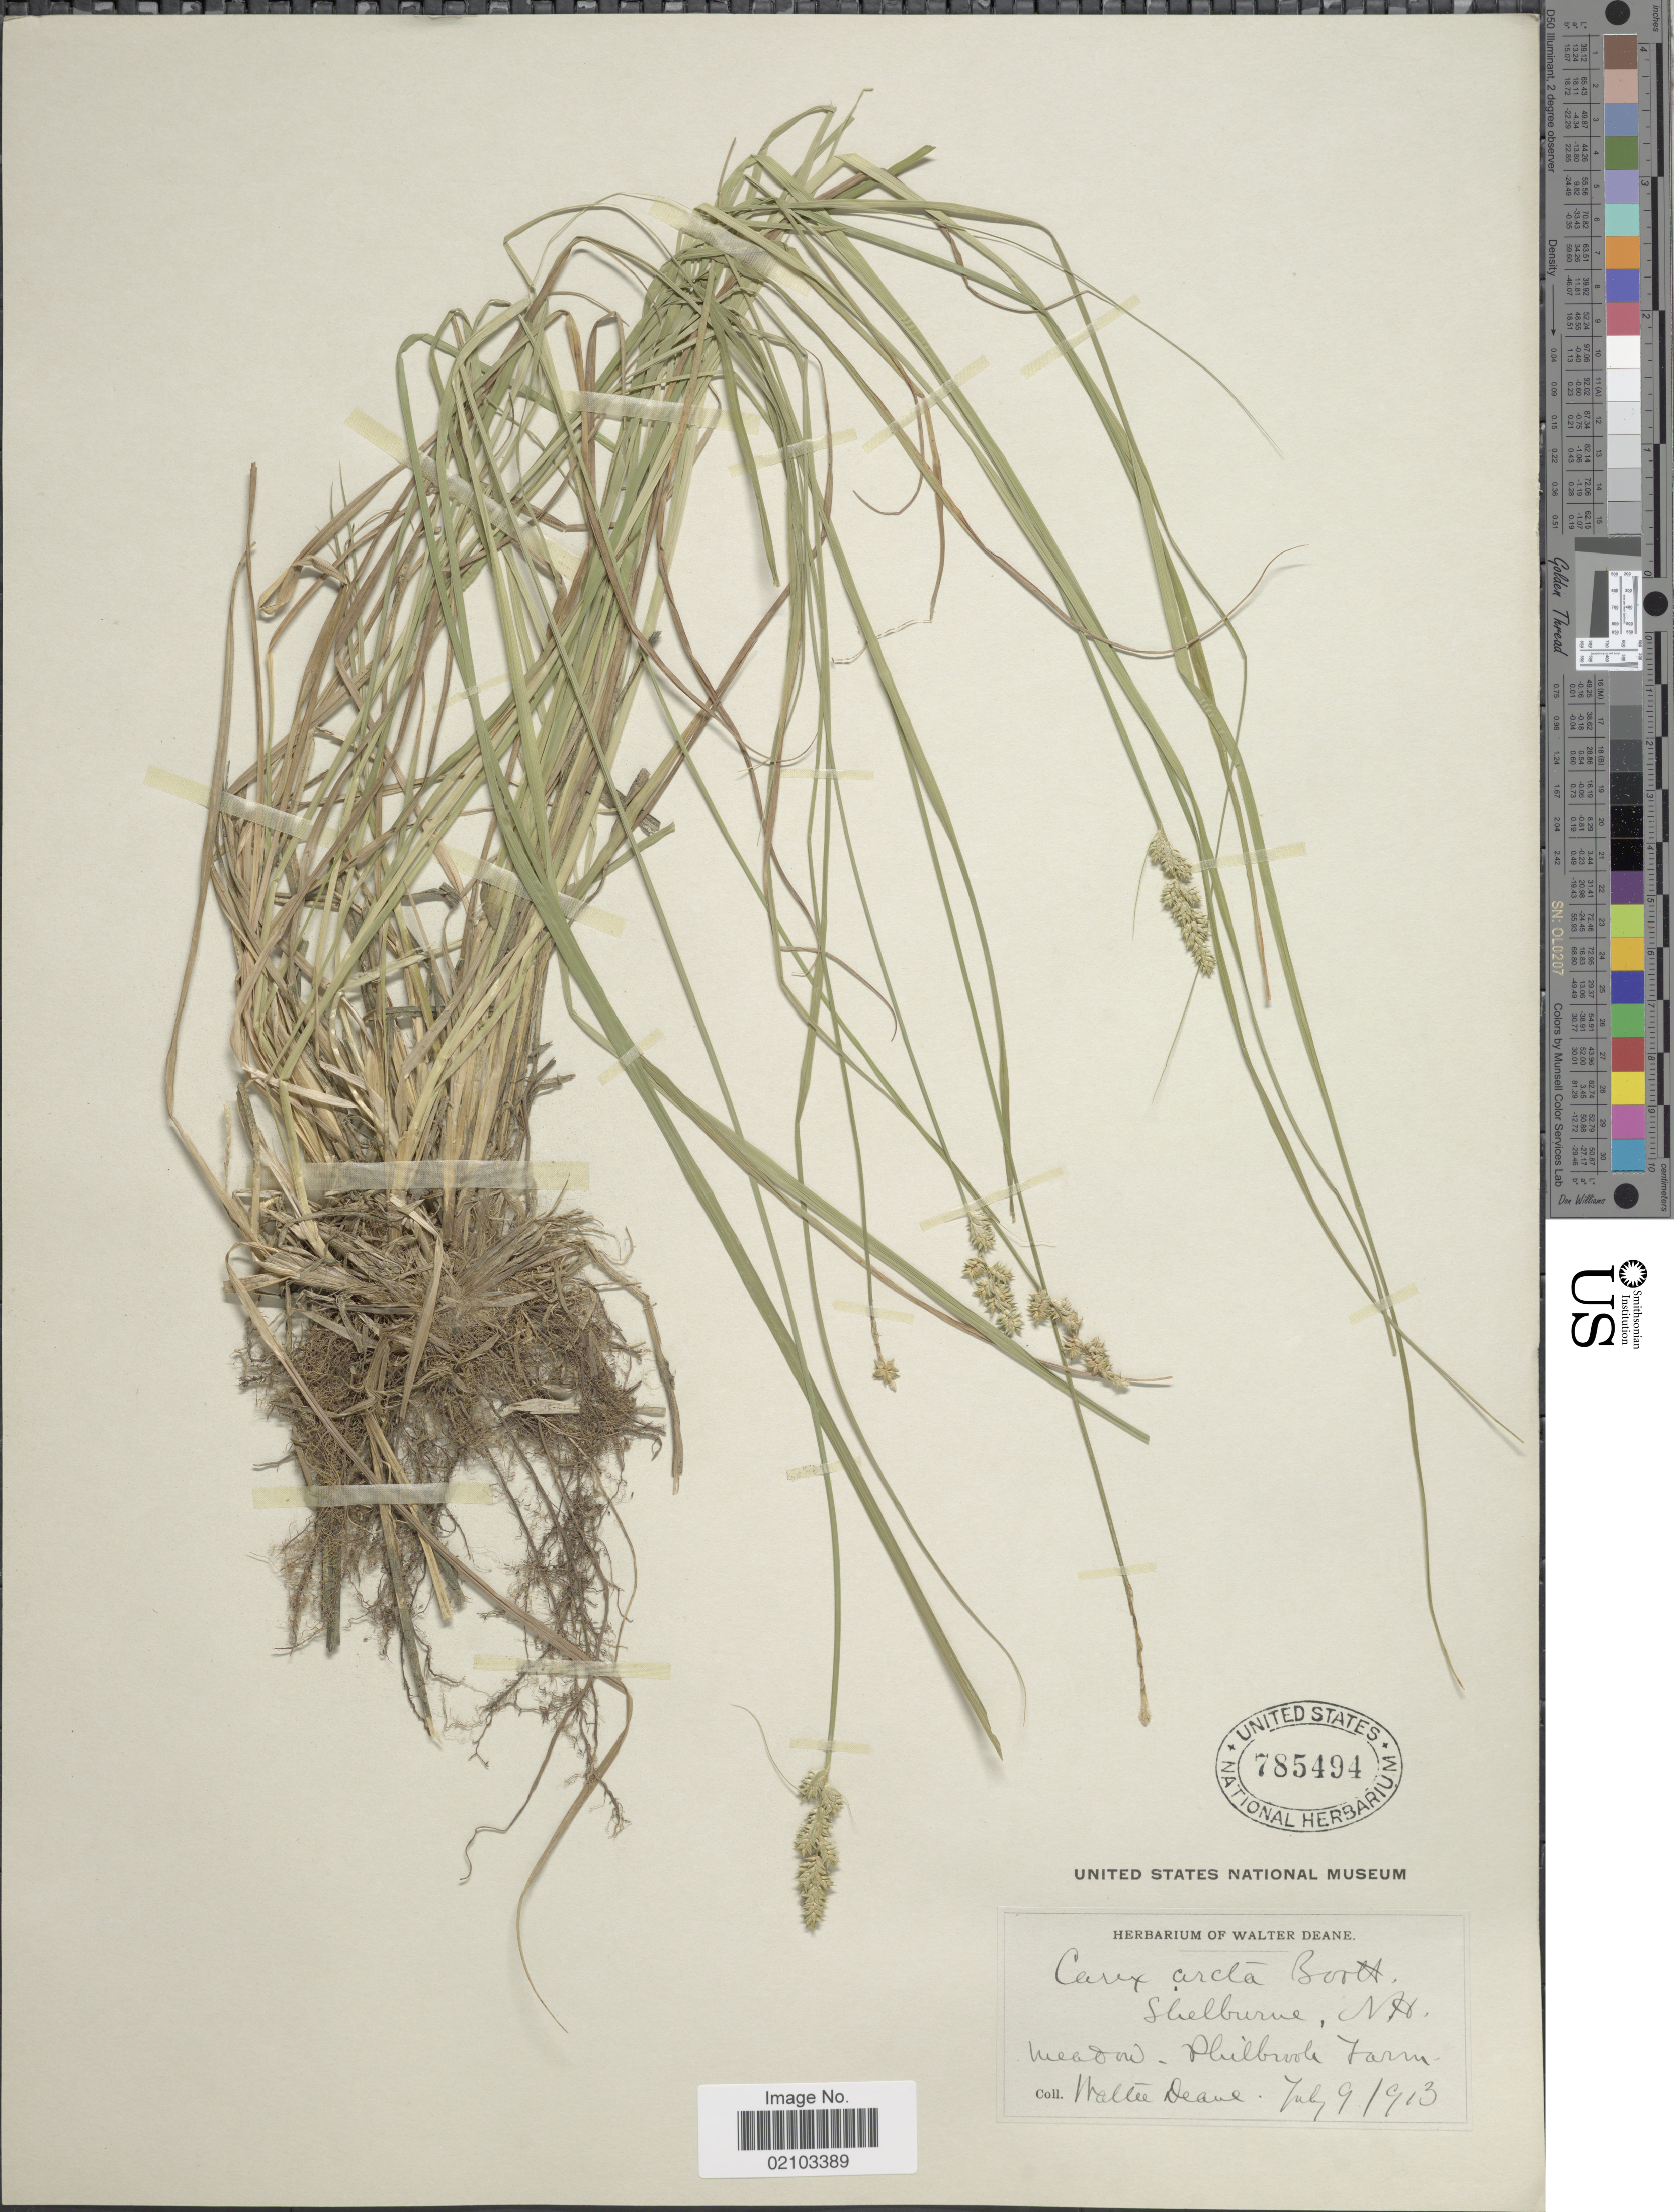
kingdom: Plantae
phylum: Tracheophyta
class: Liliopsida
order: Poales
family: Cyperaceae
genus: Carex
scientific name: Carex arcta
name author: Boott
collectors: W. Deane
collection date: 1913-07-09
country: United States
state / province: New Hampshire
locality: Shelburne, N.H. meadow - Philbrook Farm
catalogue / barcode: US 785494